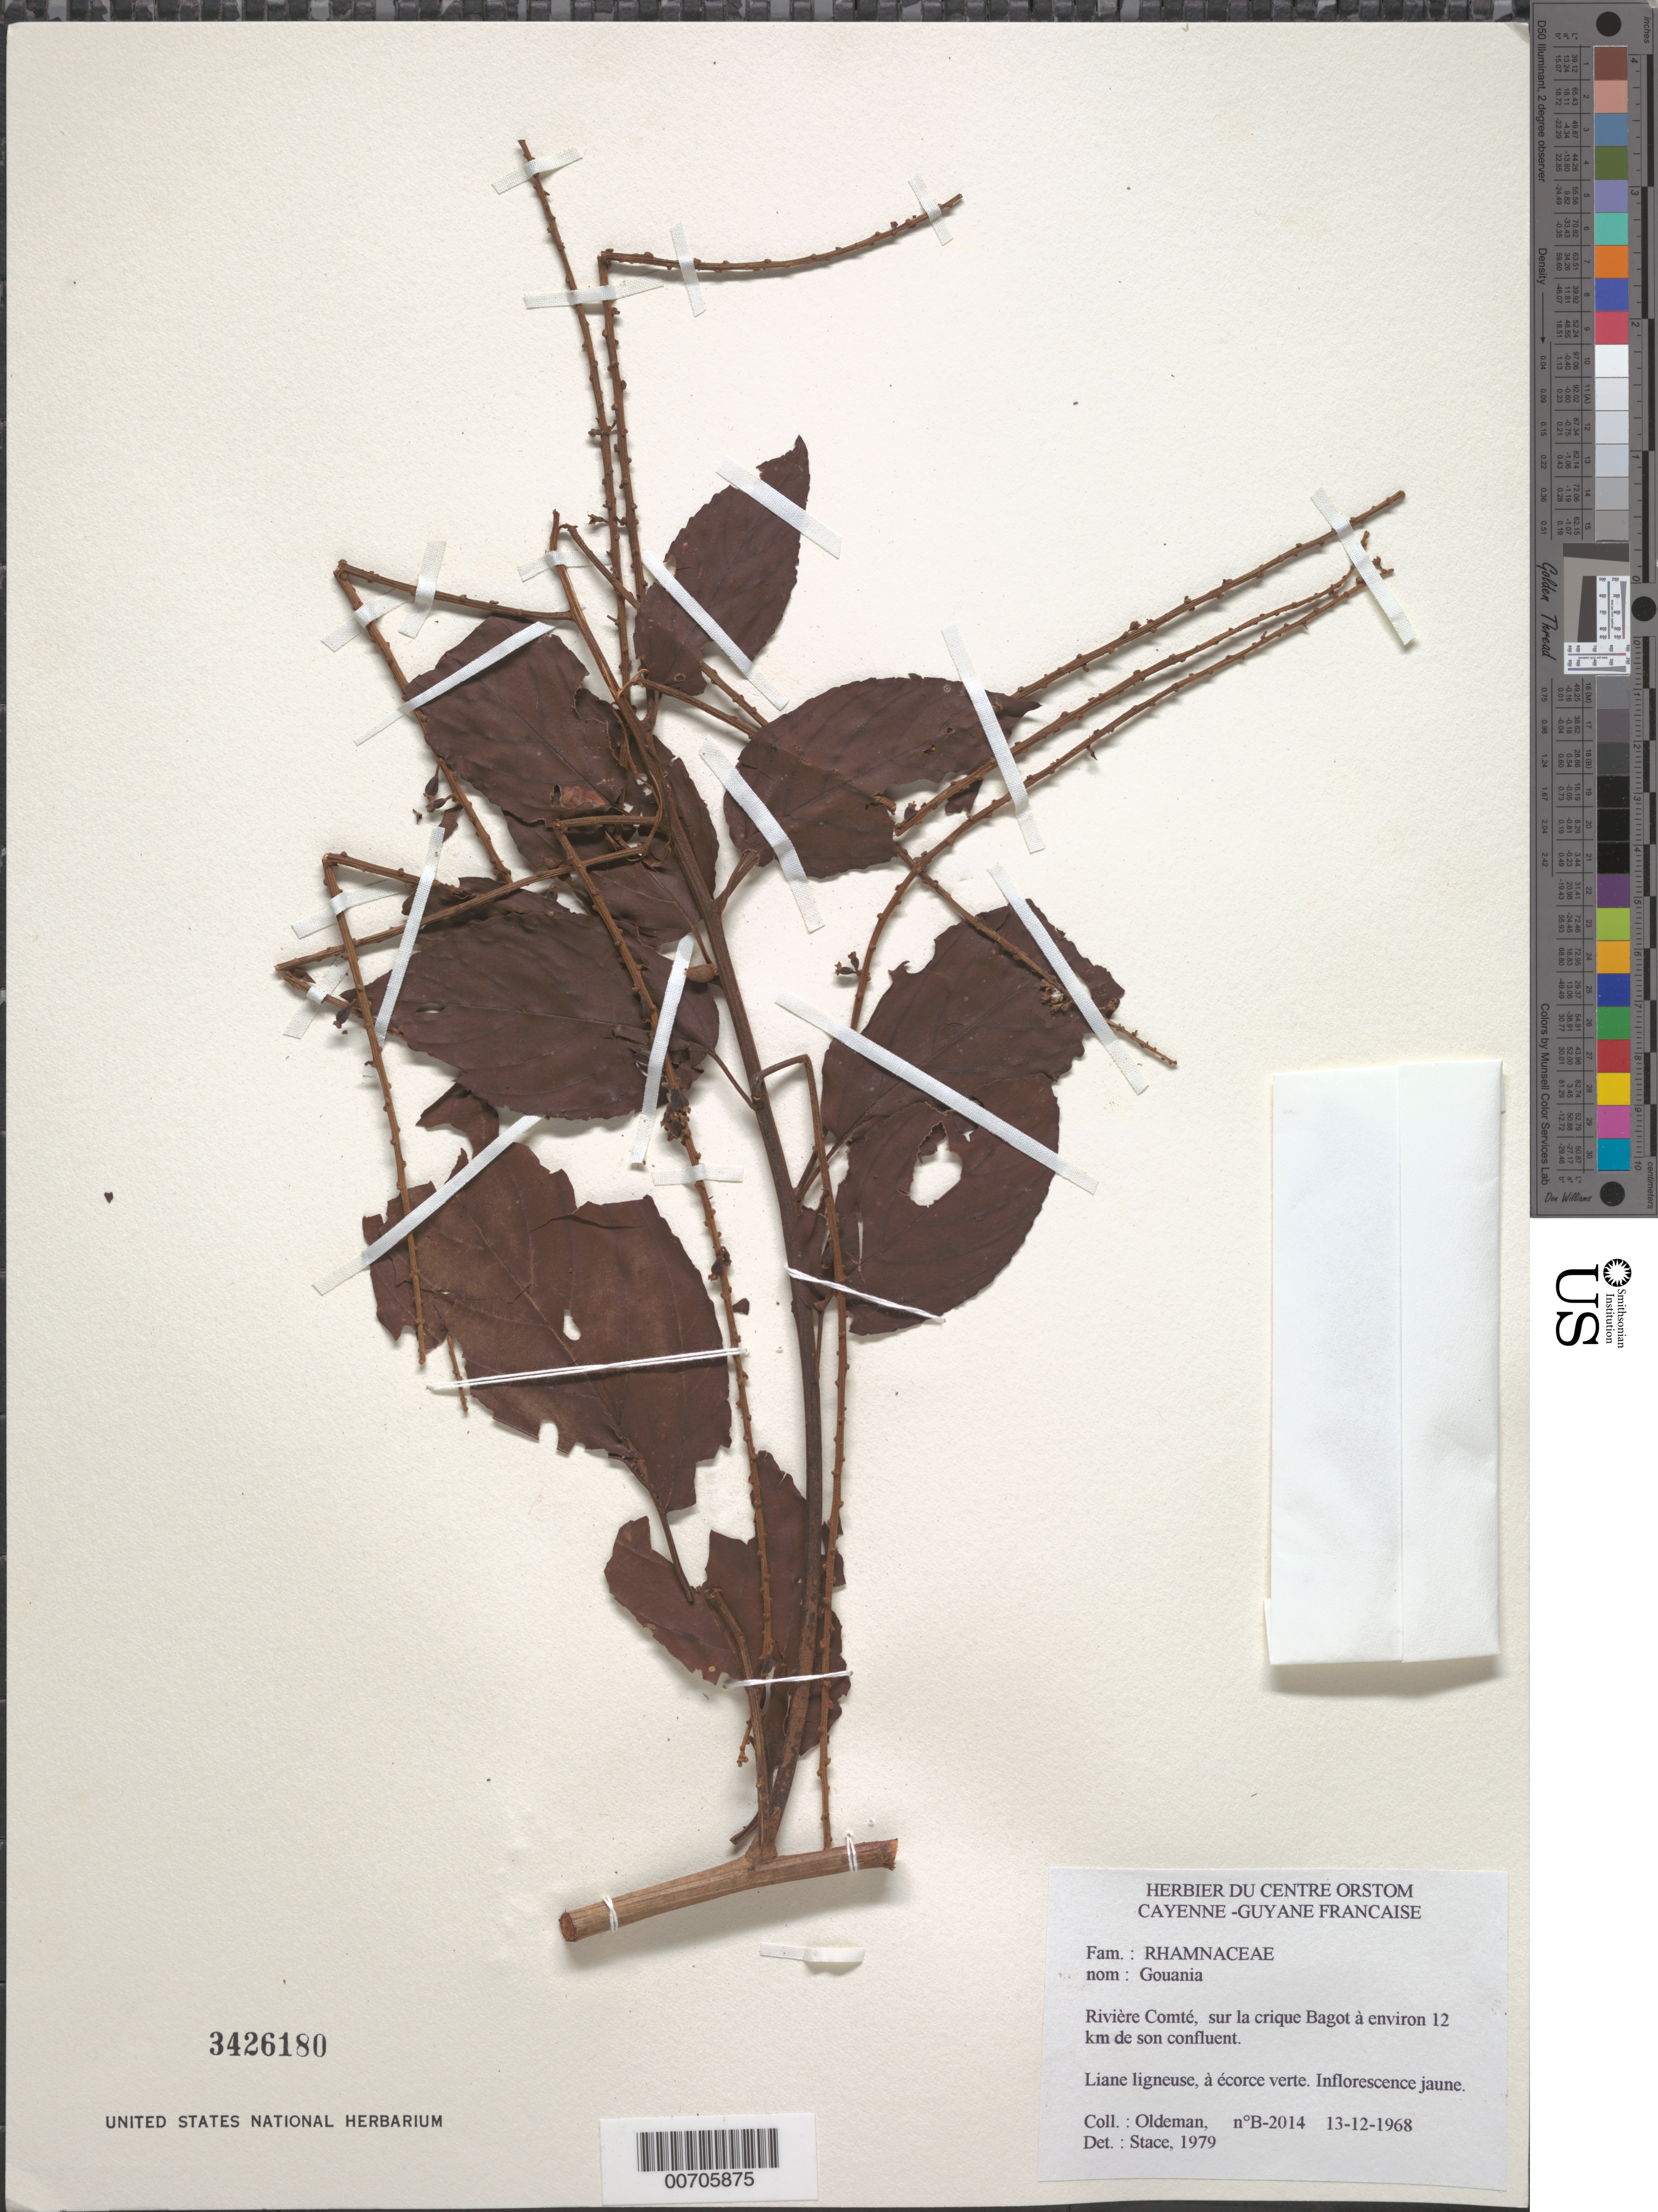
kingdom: Plantae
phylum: Tracheophyta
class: Magnoliopsida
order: Rosales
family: Rhamnaceae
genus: Gouania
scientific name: Gouania sp.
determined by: Stace, C. A.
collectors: R. Oldeman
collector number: B 2014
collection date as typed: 13-Dec-68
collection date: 1968-12-13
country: French Guiana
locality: Crique Bagot, Comté R., ca. 12 km from confluence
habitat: Sur la crique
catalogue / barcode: US 3426180